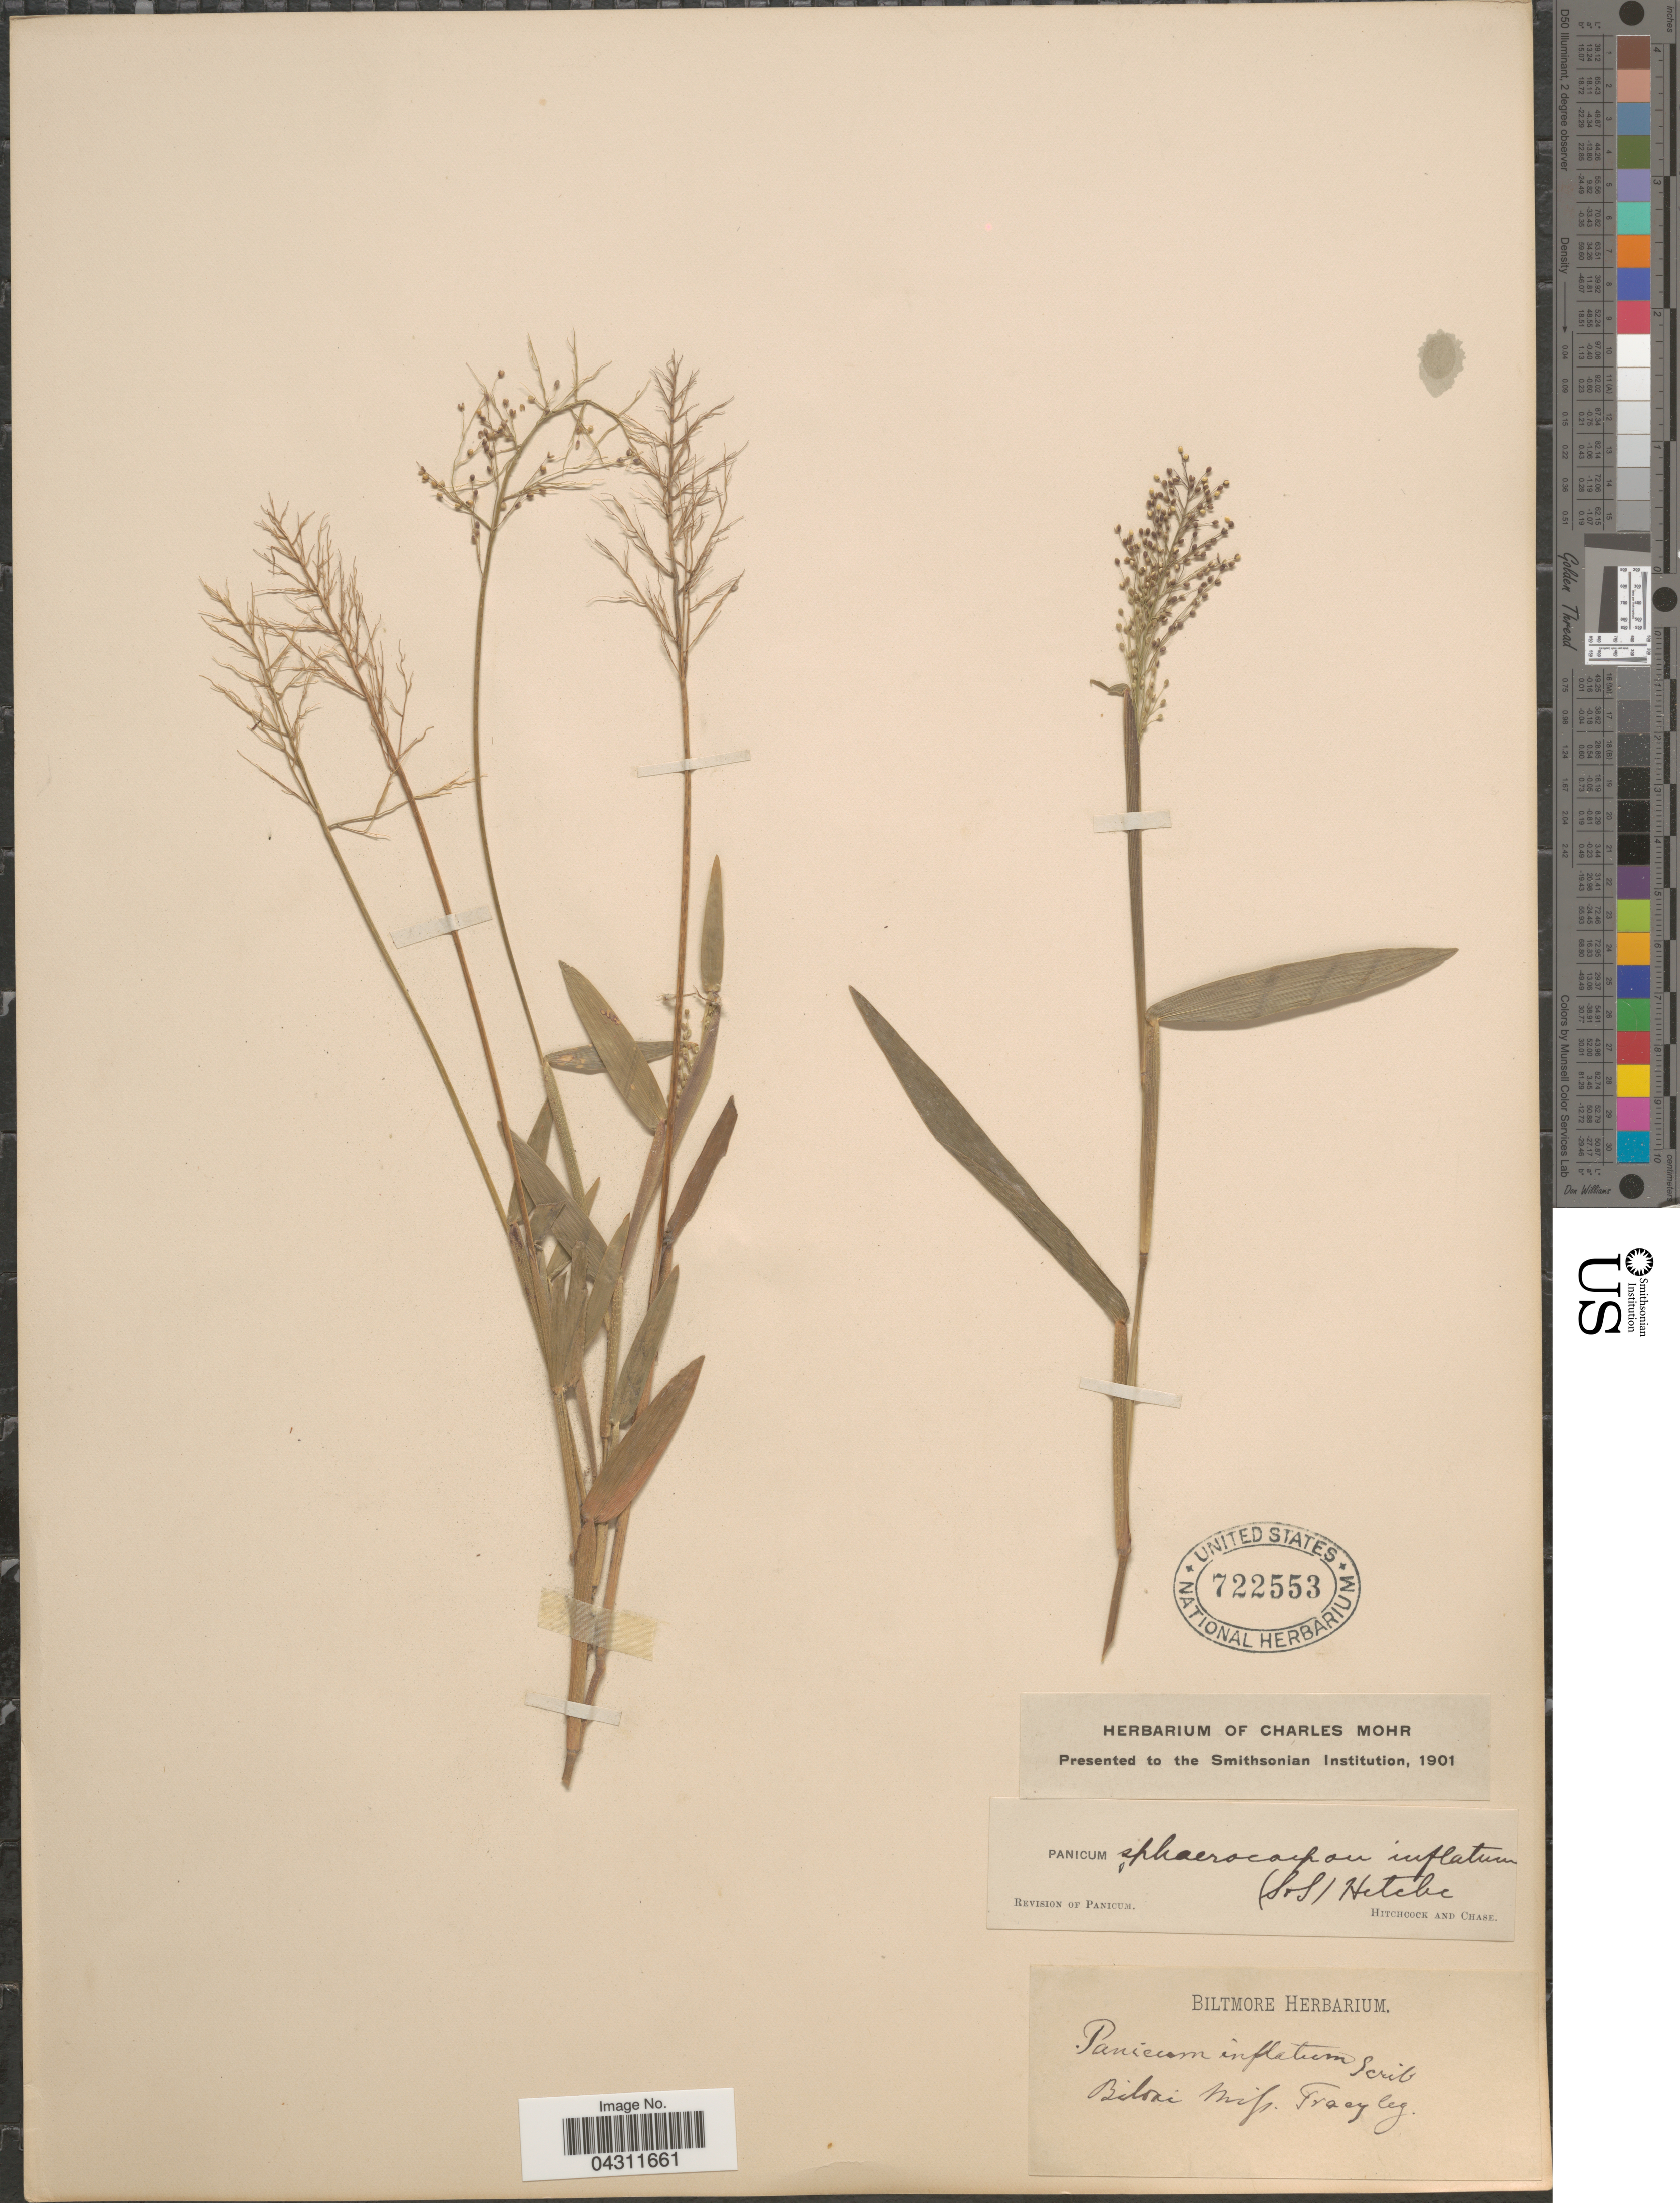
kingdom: Plantae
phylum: Tracheophyta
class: Liliopsida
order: Poales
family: Poaceae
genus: Dichanthelium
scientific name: Dichanthelium strigosum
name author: (Muhl. ex Elliott) Freckmann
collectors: -. Tracy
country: United States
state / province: Mississippi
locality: Biloxi.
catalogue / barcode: US 722553